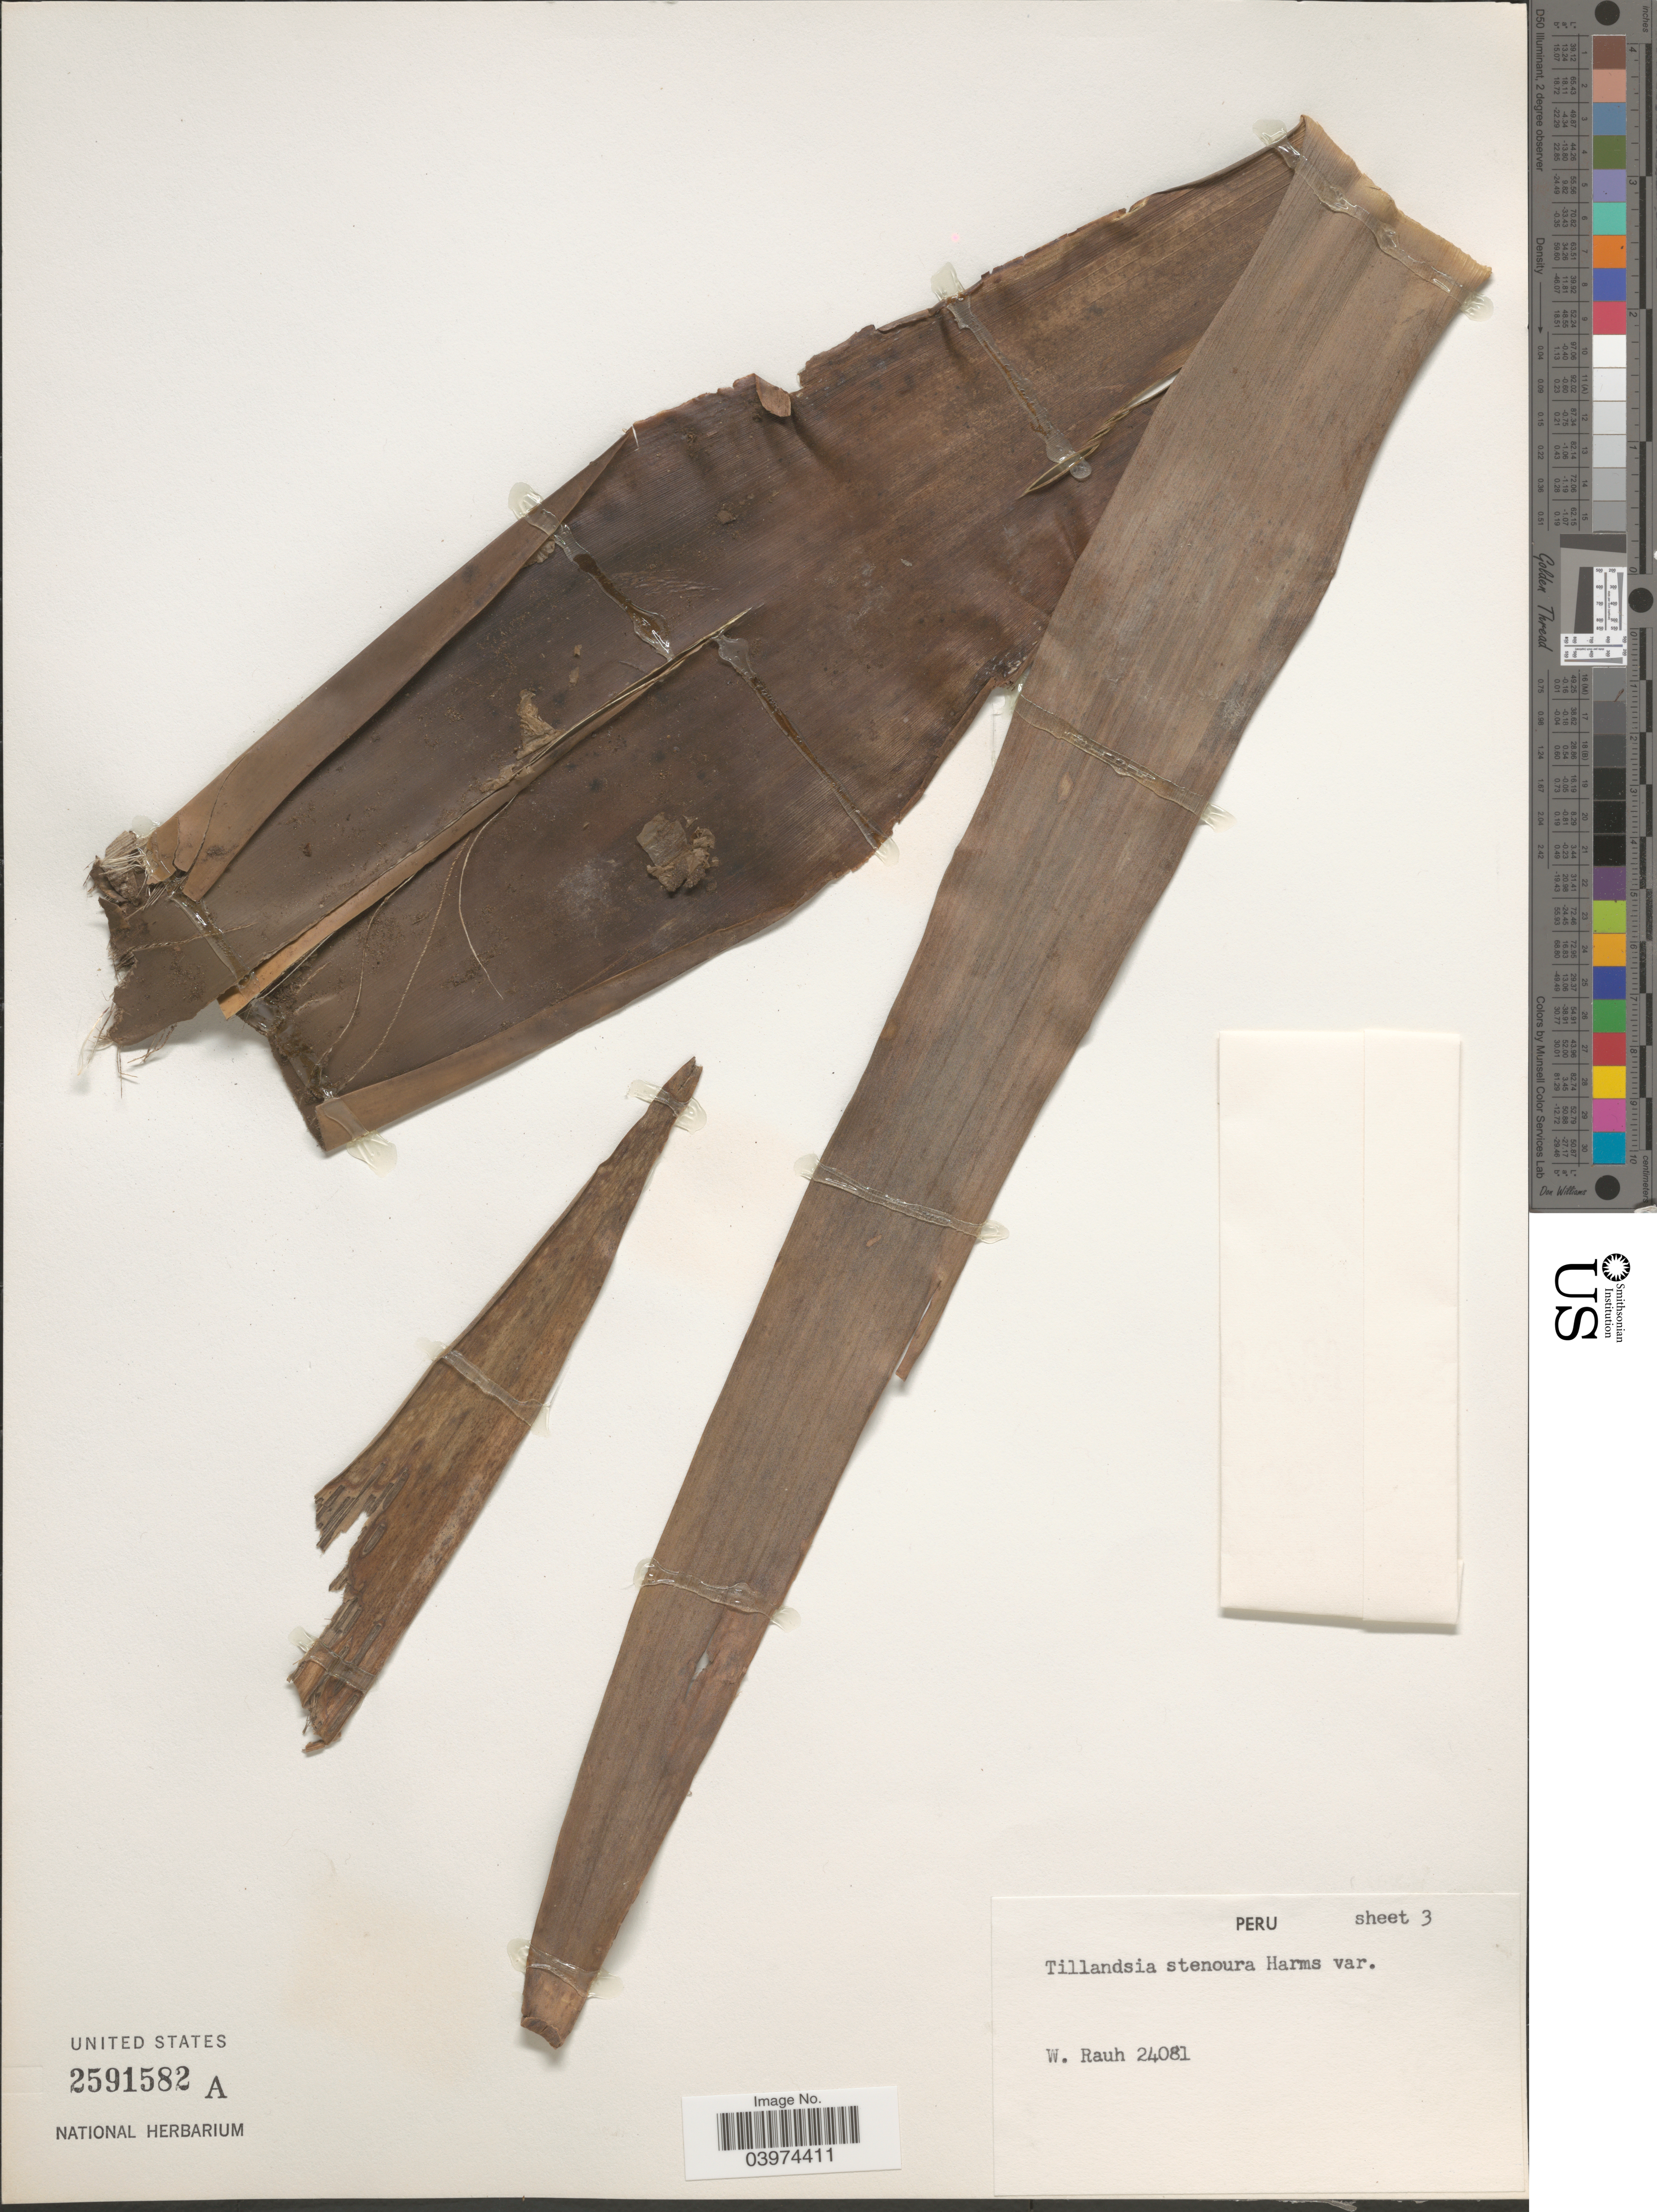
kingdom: Plantae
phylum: Tracheophyta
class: Liliopsida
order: Poales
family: Bromeliaceae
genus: Tillandsia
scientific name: Tillandsia stenoura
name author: Harms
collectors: W. Rauh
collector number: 24081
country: Peru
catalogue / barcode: US 2591582A